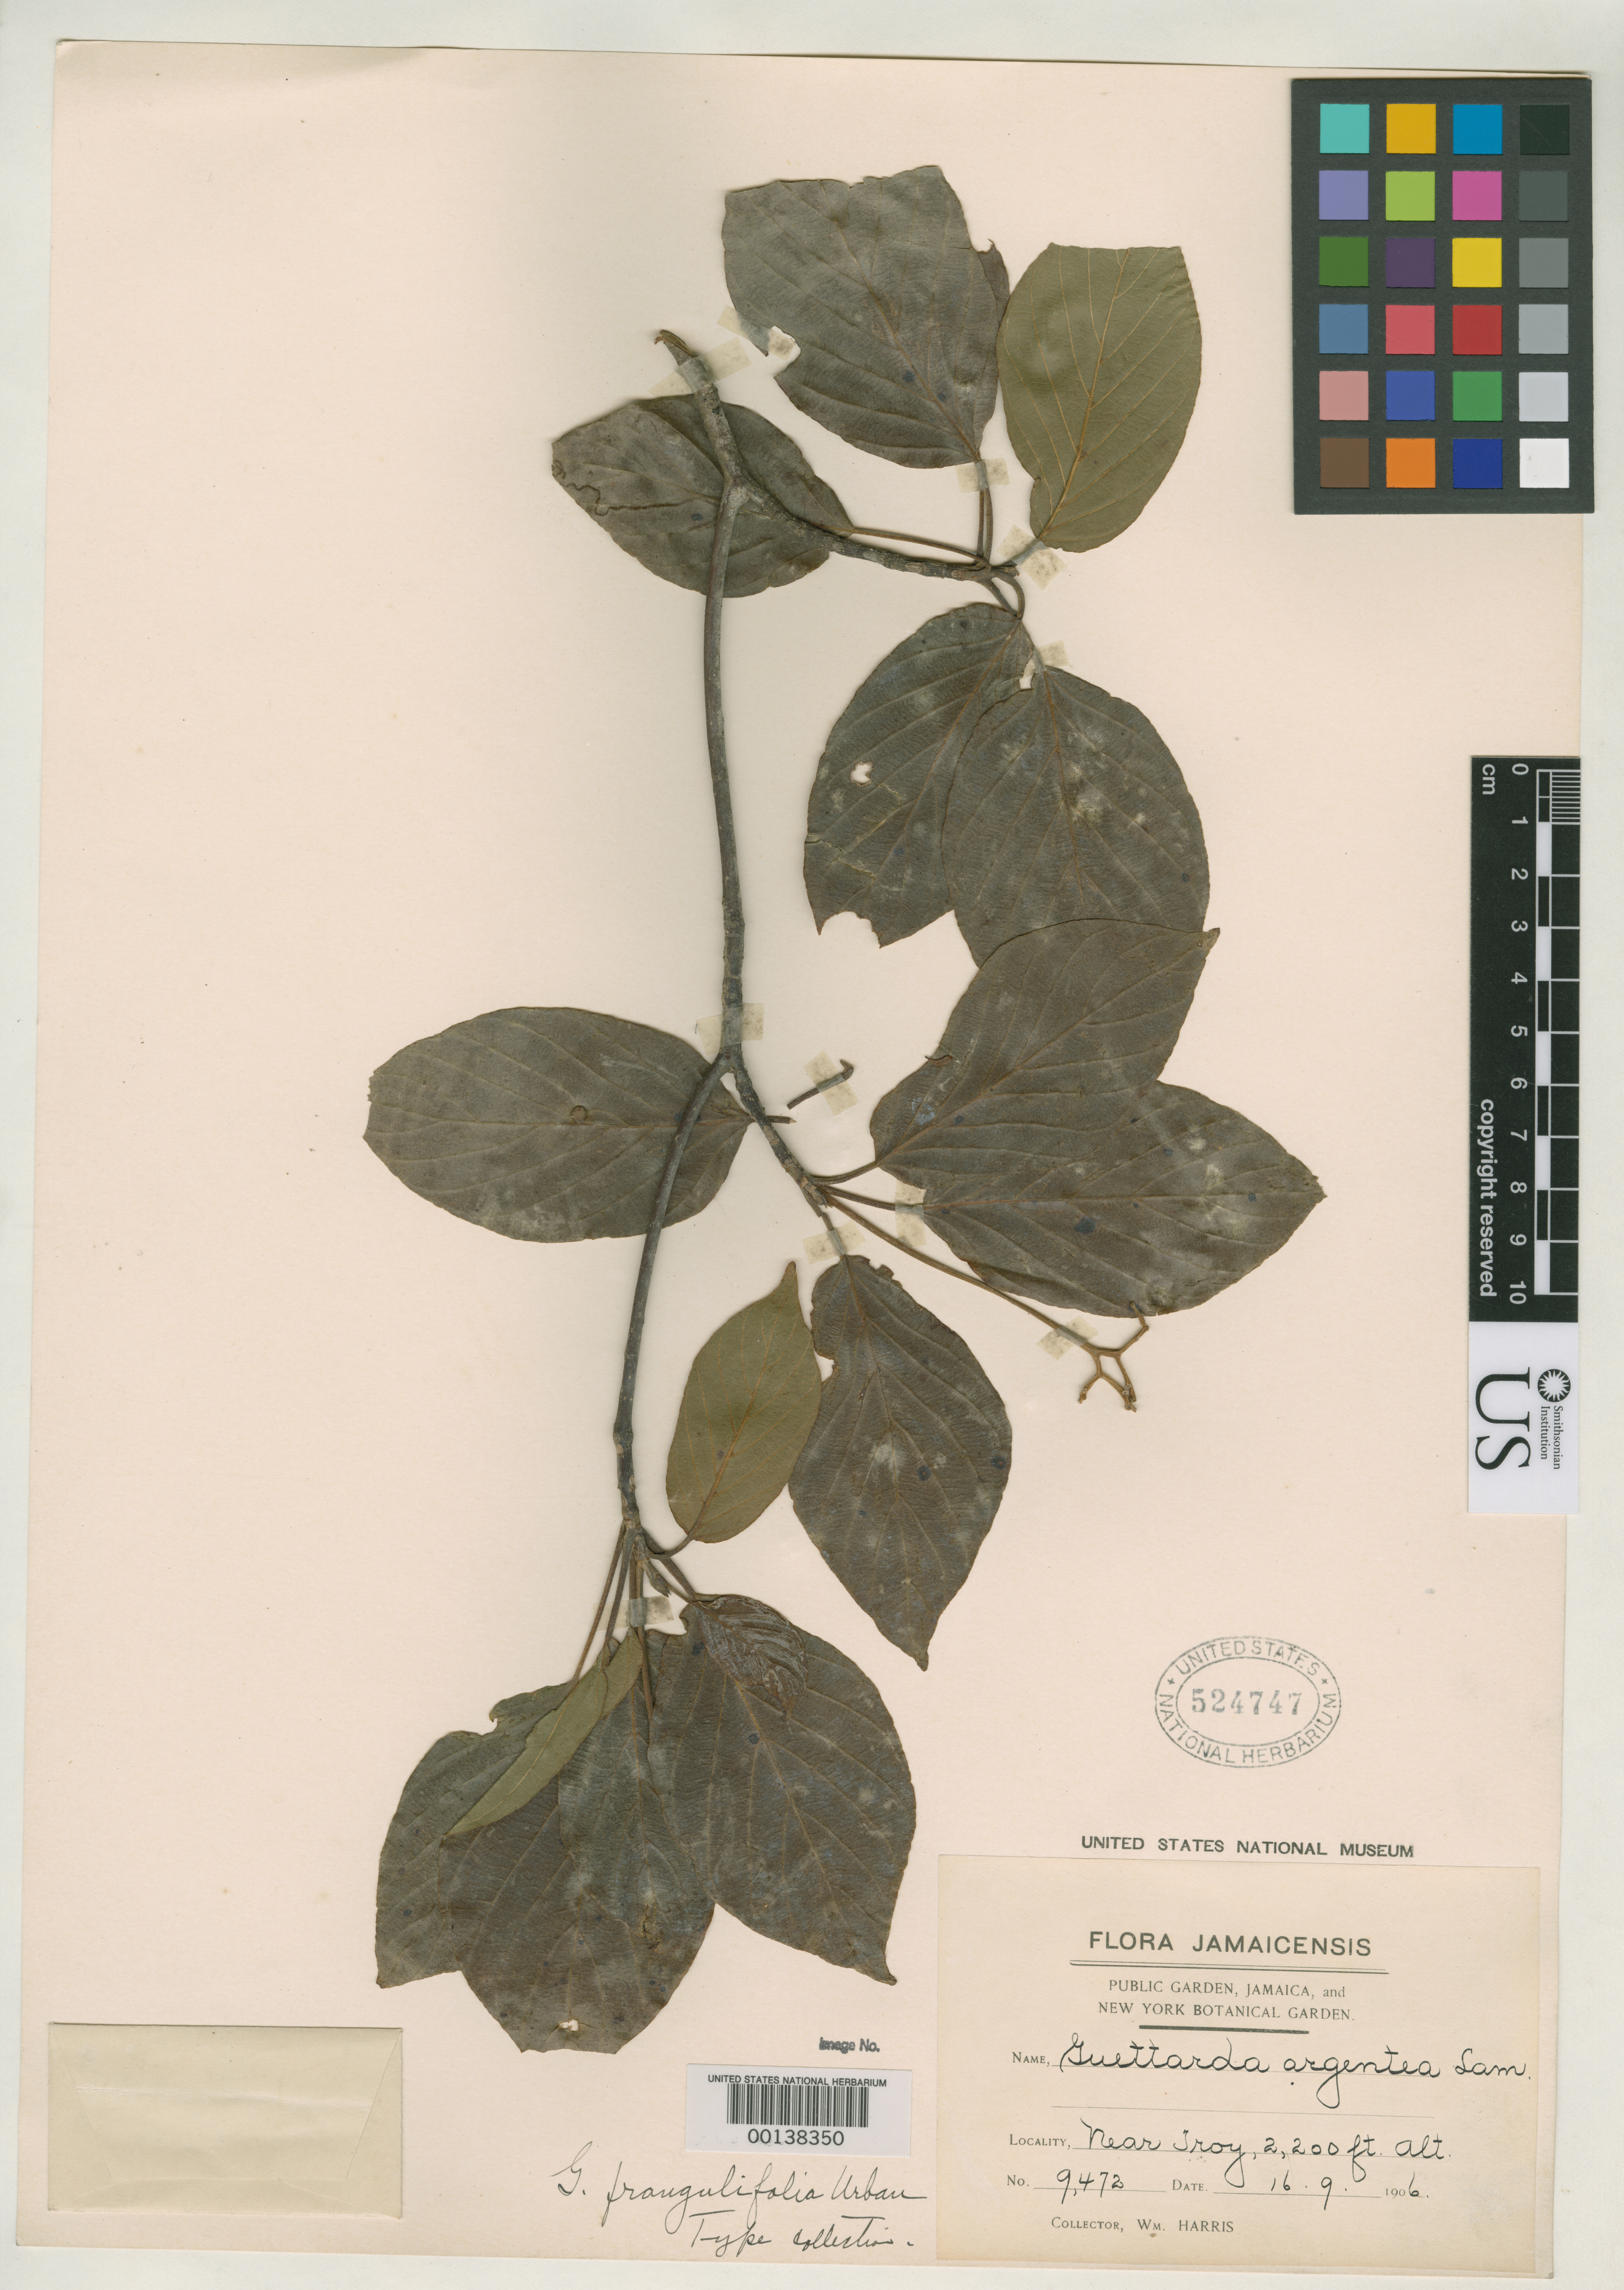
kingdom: Plantae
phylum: Tracheophyta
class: Magnoliopsida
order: Gentianales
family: Rubiaceae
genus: Guettarda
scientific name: Guettarda frangulifolia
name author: Urb.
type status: Isotype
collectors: W. H. Harris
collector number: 9472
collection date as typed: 16 Sep 1906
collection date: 1906-09-16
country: Jamaica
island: Greater Antilles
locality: Troy.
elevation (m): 700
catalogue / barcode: US 524747